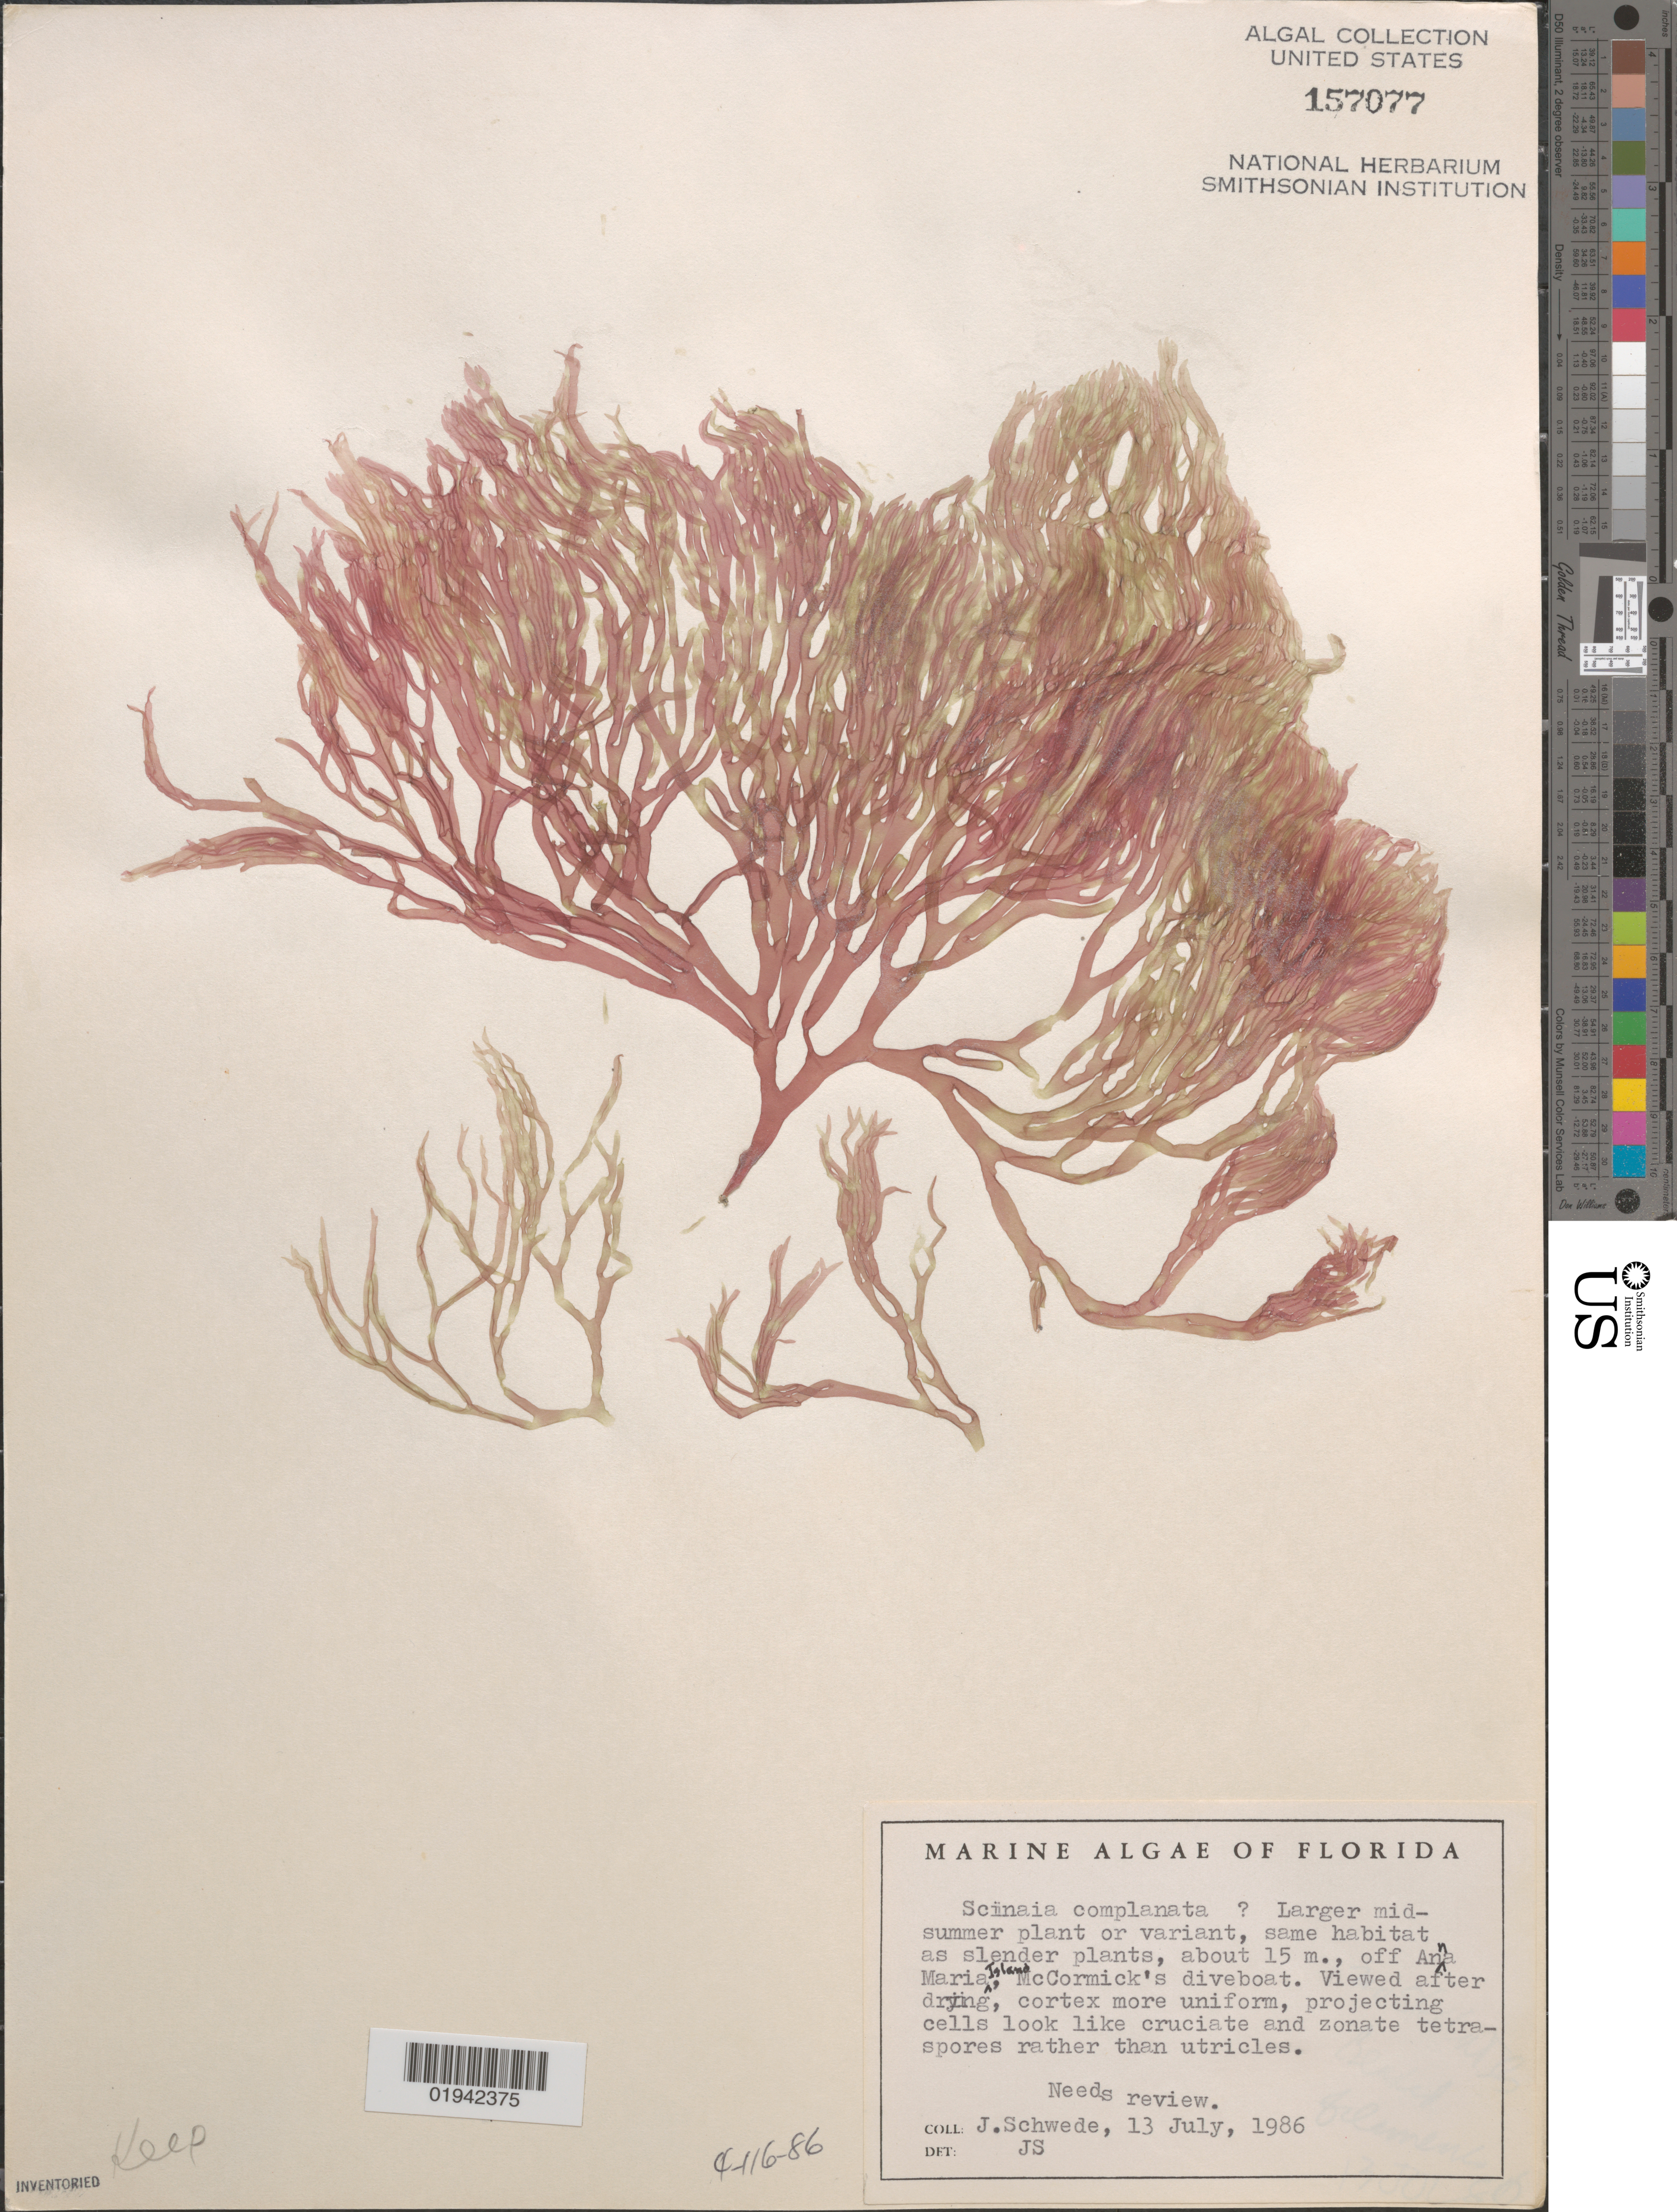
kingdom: Plantae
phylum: Rhodophyta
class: Florideophyceae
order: Nemaliales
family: Scinaiaceae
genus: Scinaia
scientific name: Scinaia complanata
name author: (Collins in Collins et al.) Cotton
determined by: Schwede, J., (UNITED STATES)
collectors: J. Schwede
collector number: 4-116-86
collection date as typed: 13 Jul 1986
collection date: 1986-07-13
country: United States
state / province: Florida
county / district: Manatee County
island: Anna Maria Island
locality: Off Anna Maria Island (Ana Maria)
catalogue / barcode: US 157077